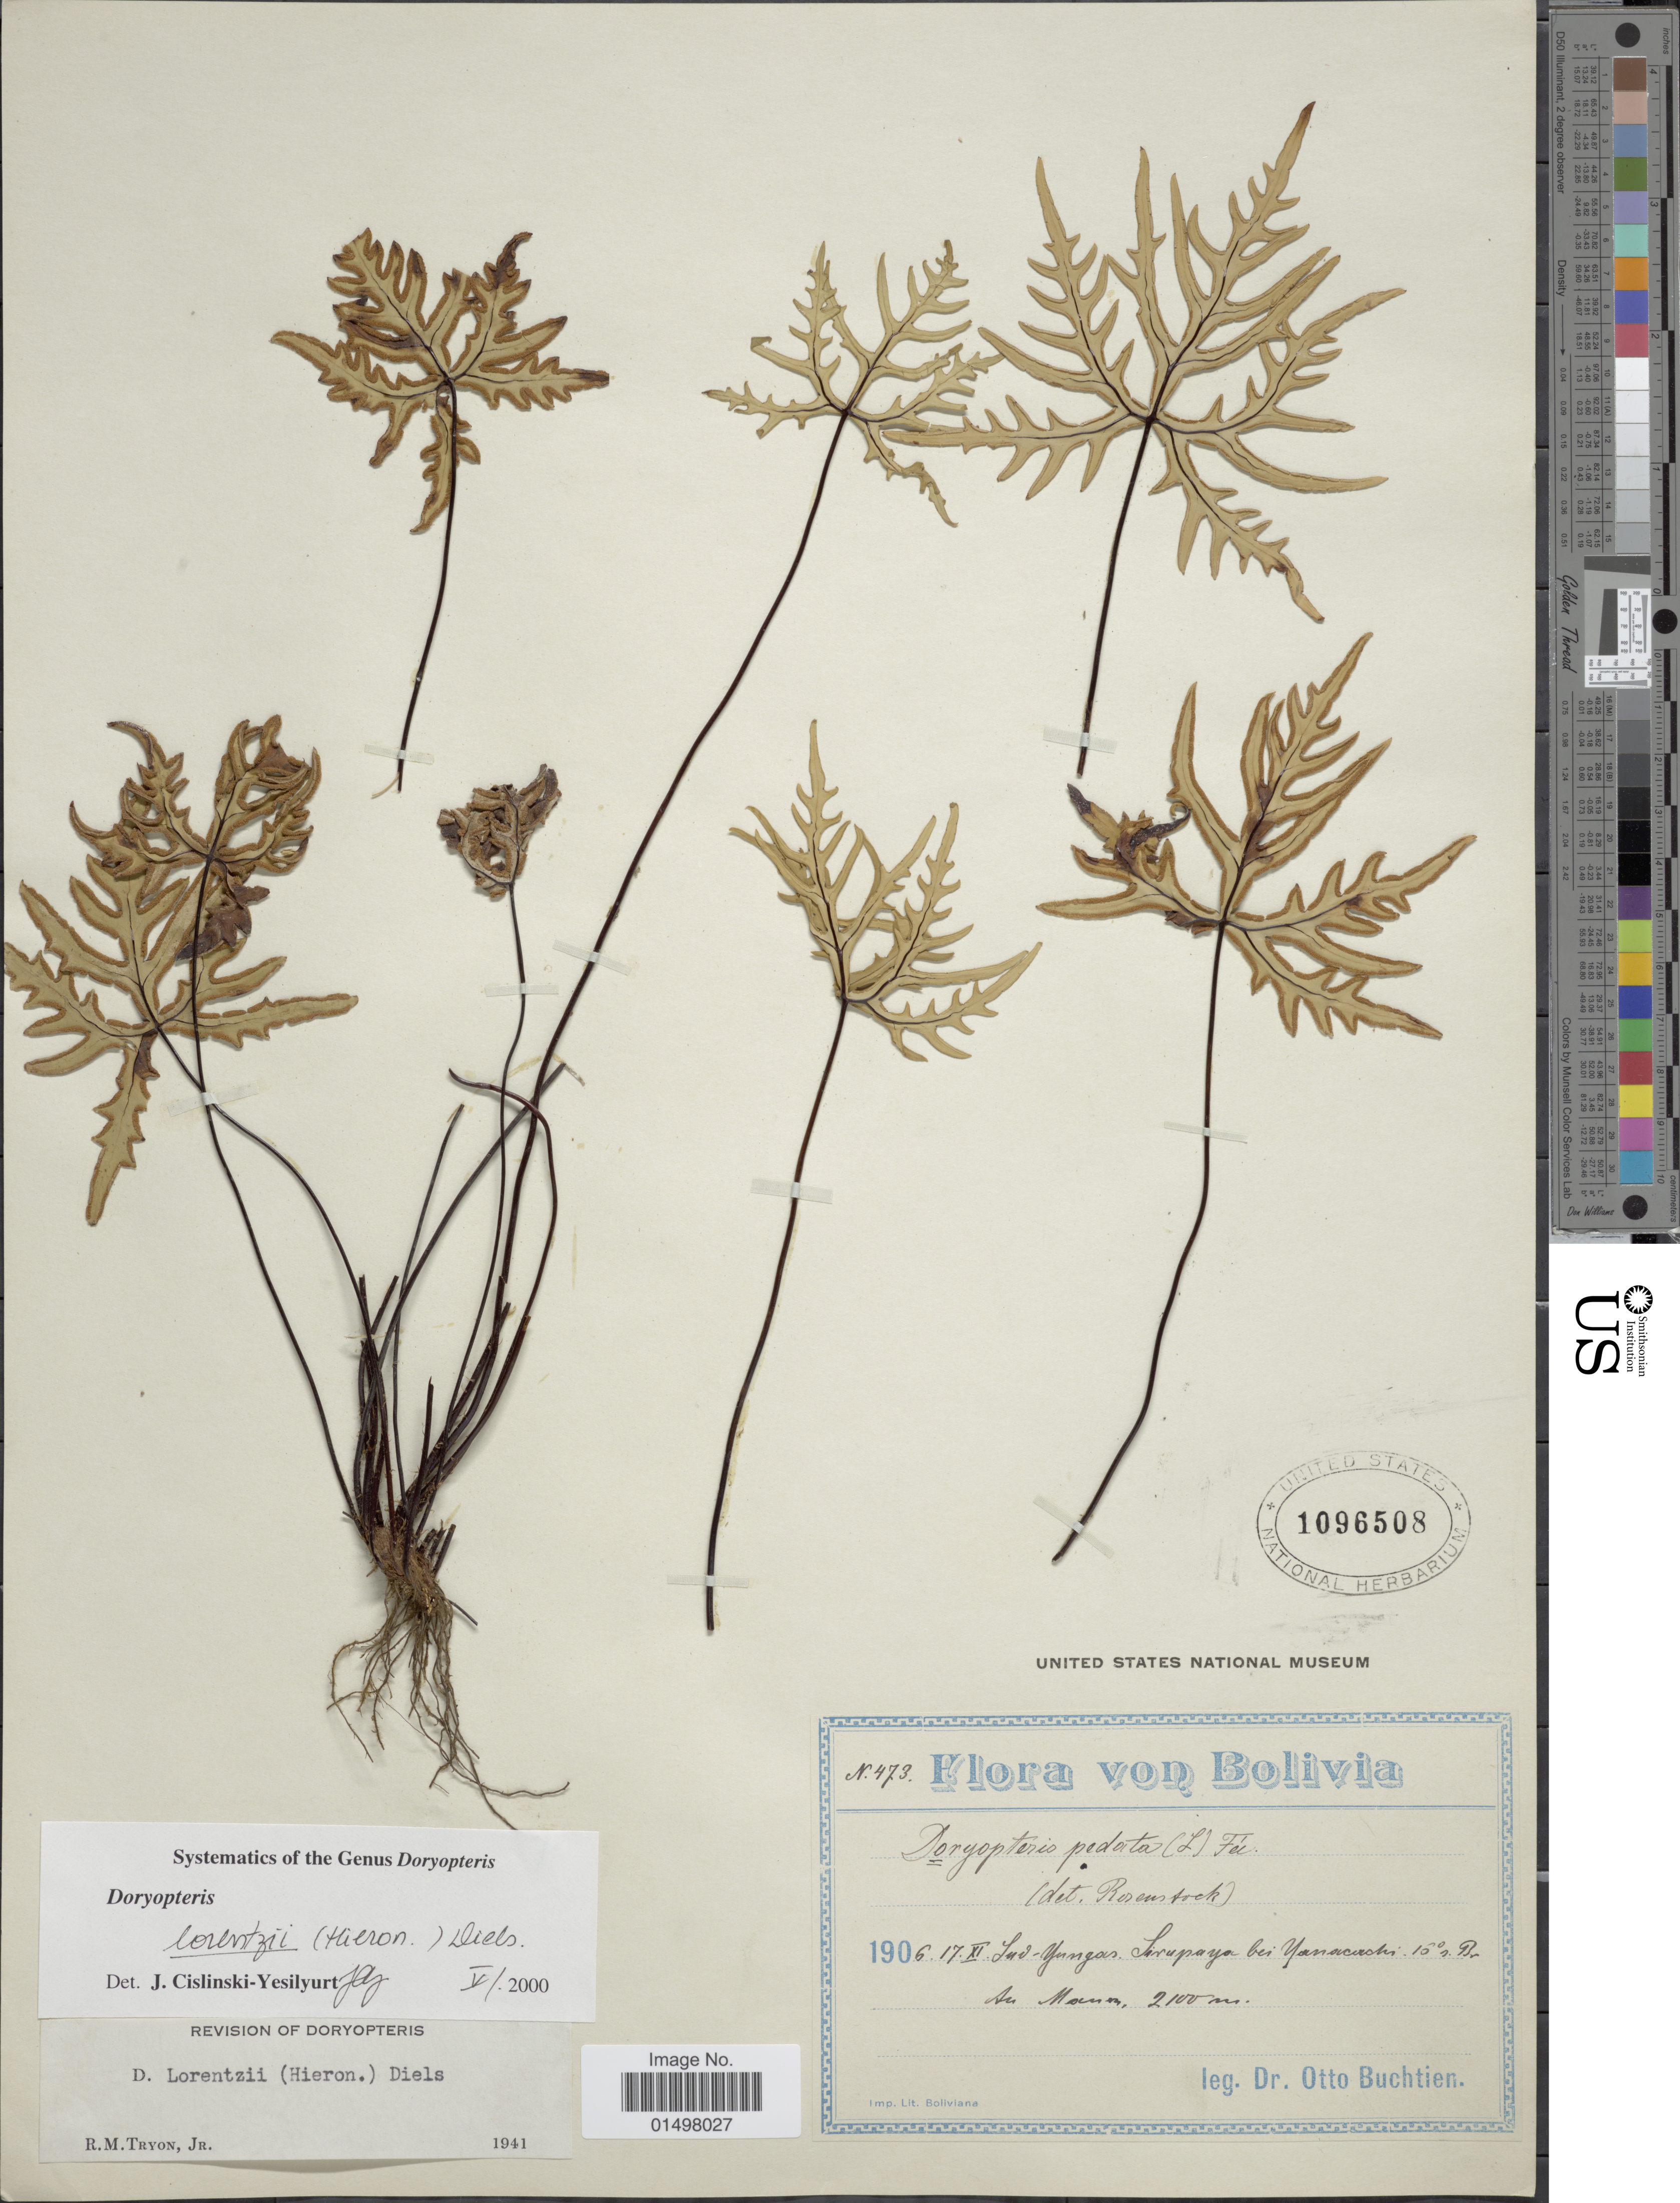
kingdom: Plantae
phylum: Tracheophyta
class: Polypodiopsida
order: Polypodiales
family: Pteridaceae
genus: Doryopteris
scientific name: Doryopteris lorentzii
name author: (Diels) Hieron.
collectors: O. Buchtien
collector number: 473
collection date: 1906-11-17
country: Bolivia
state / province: La Paz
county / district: Sud Yungas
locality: Sirupaya bei Yanacachi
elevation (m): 2100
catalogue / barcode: US 1096508